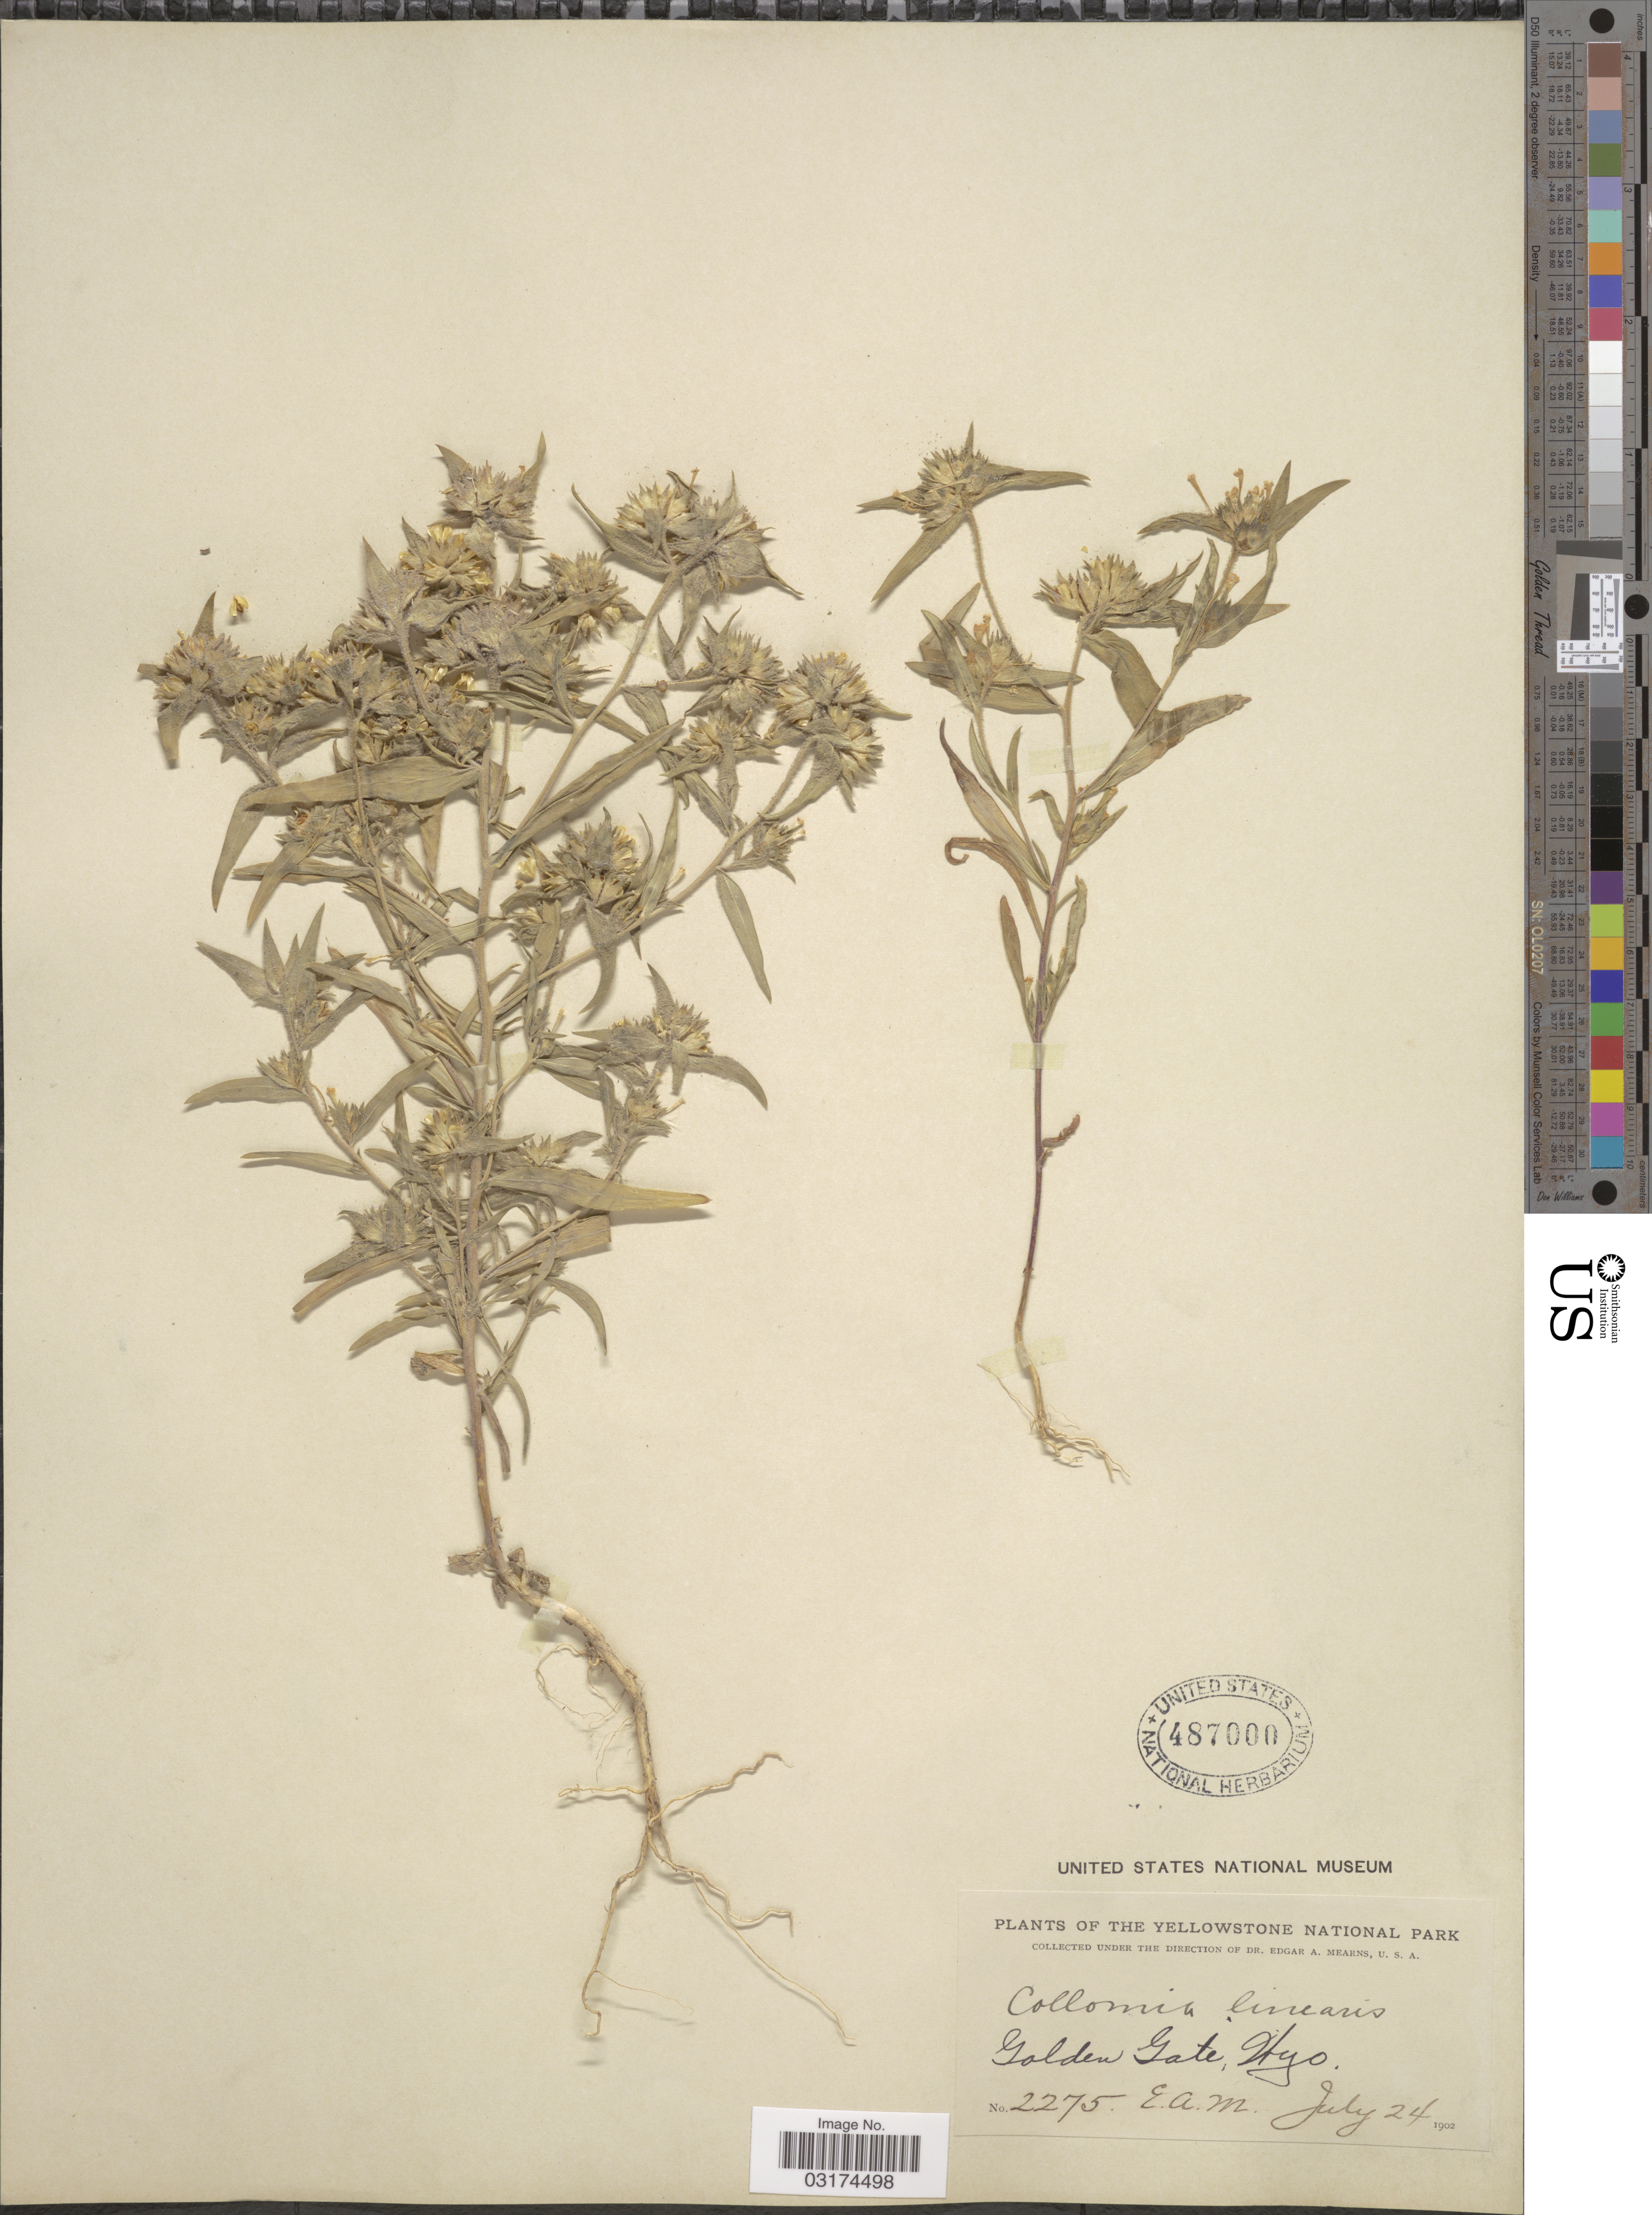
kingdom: Plantae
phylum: Tracheophyta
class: Magnoliopsida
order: Ericales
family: Polemoniaceae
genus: Collomia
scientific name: Collomia linearis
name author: Nutt.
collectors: E. A. Mearns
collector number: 2275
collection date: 1902-07-24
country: United States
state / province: Wyoming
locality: Golden Gate. Yellowstone National Park.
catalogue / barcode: US 487000